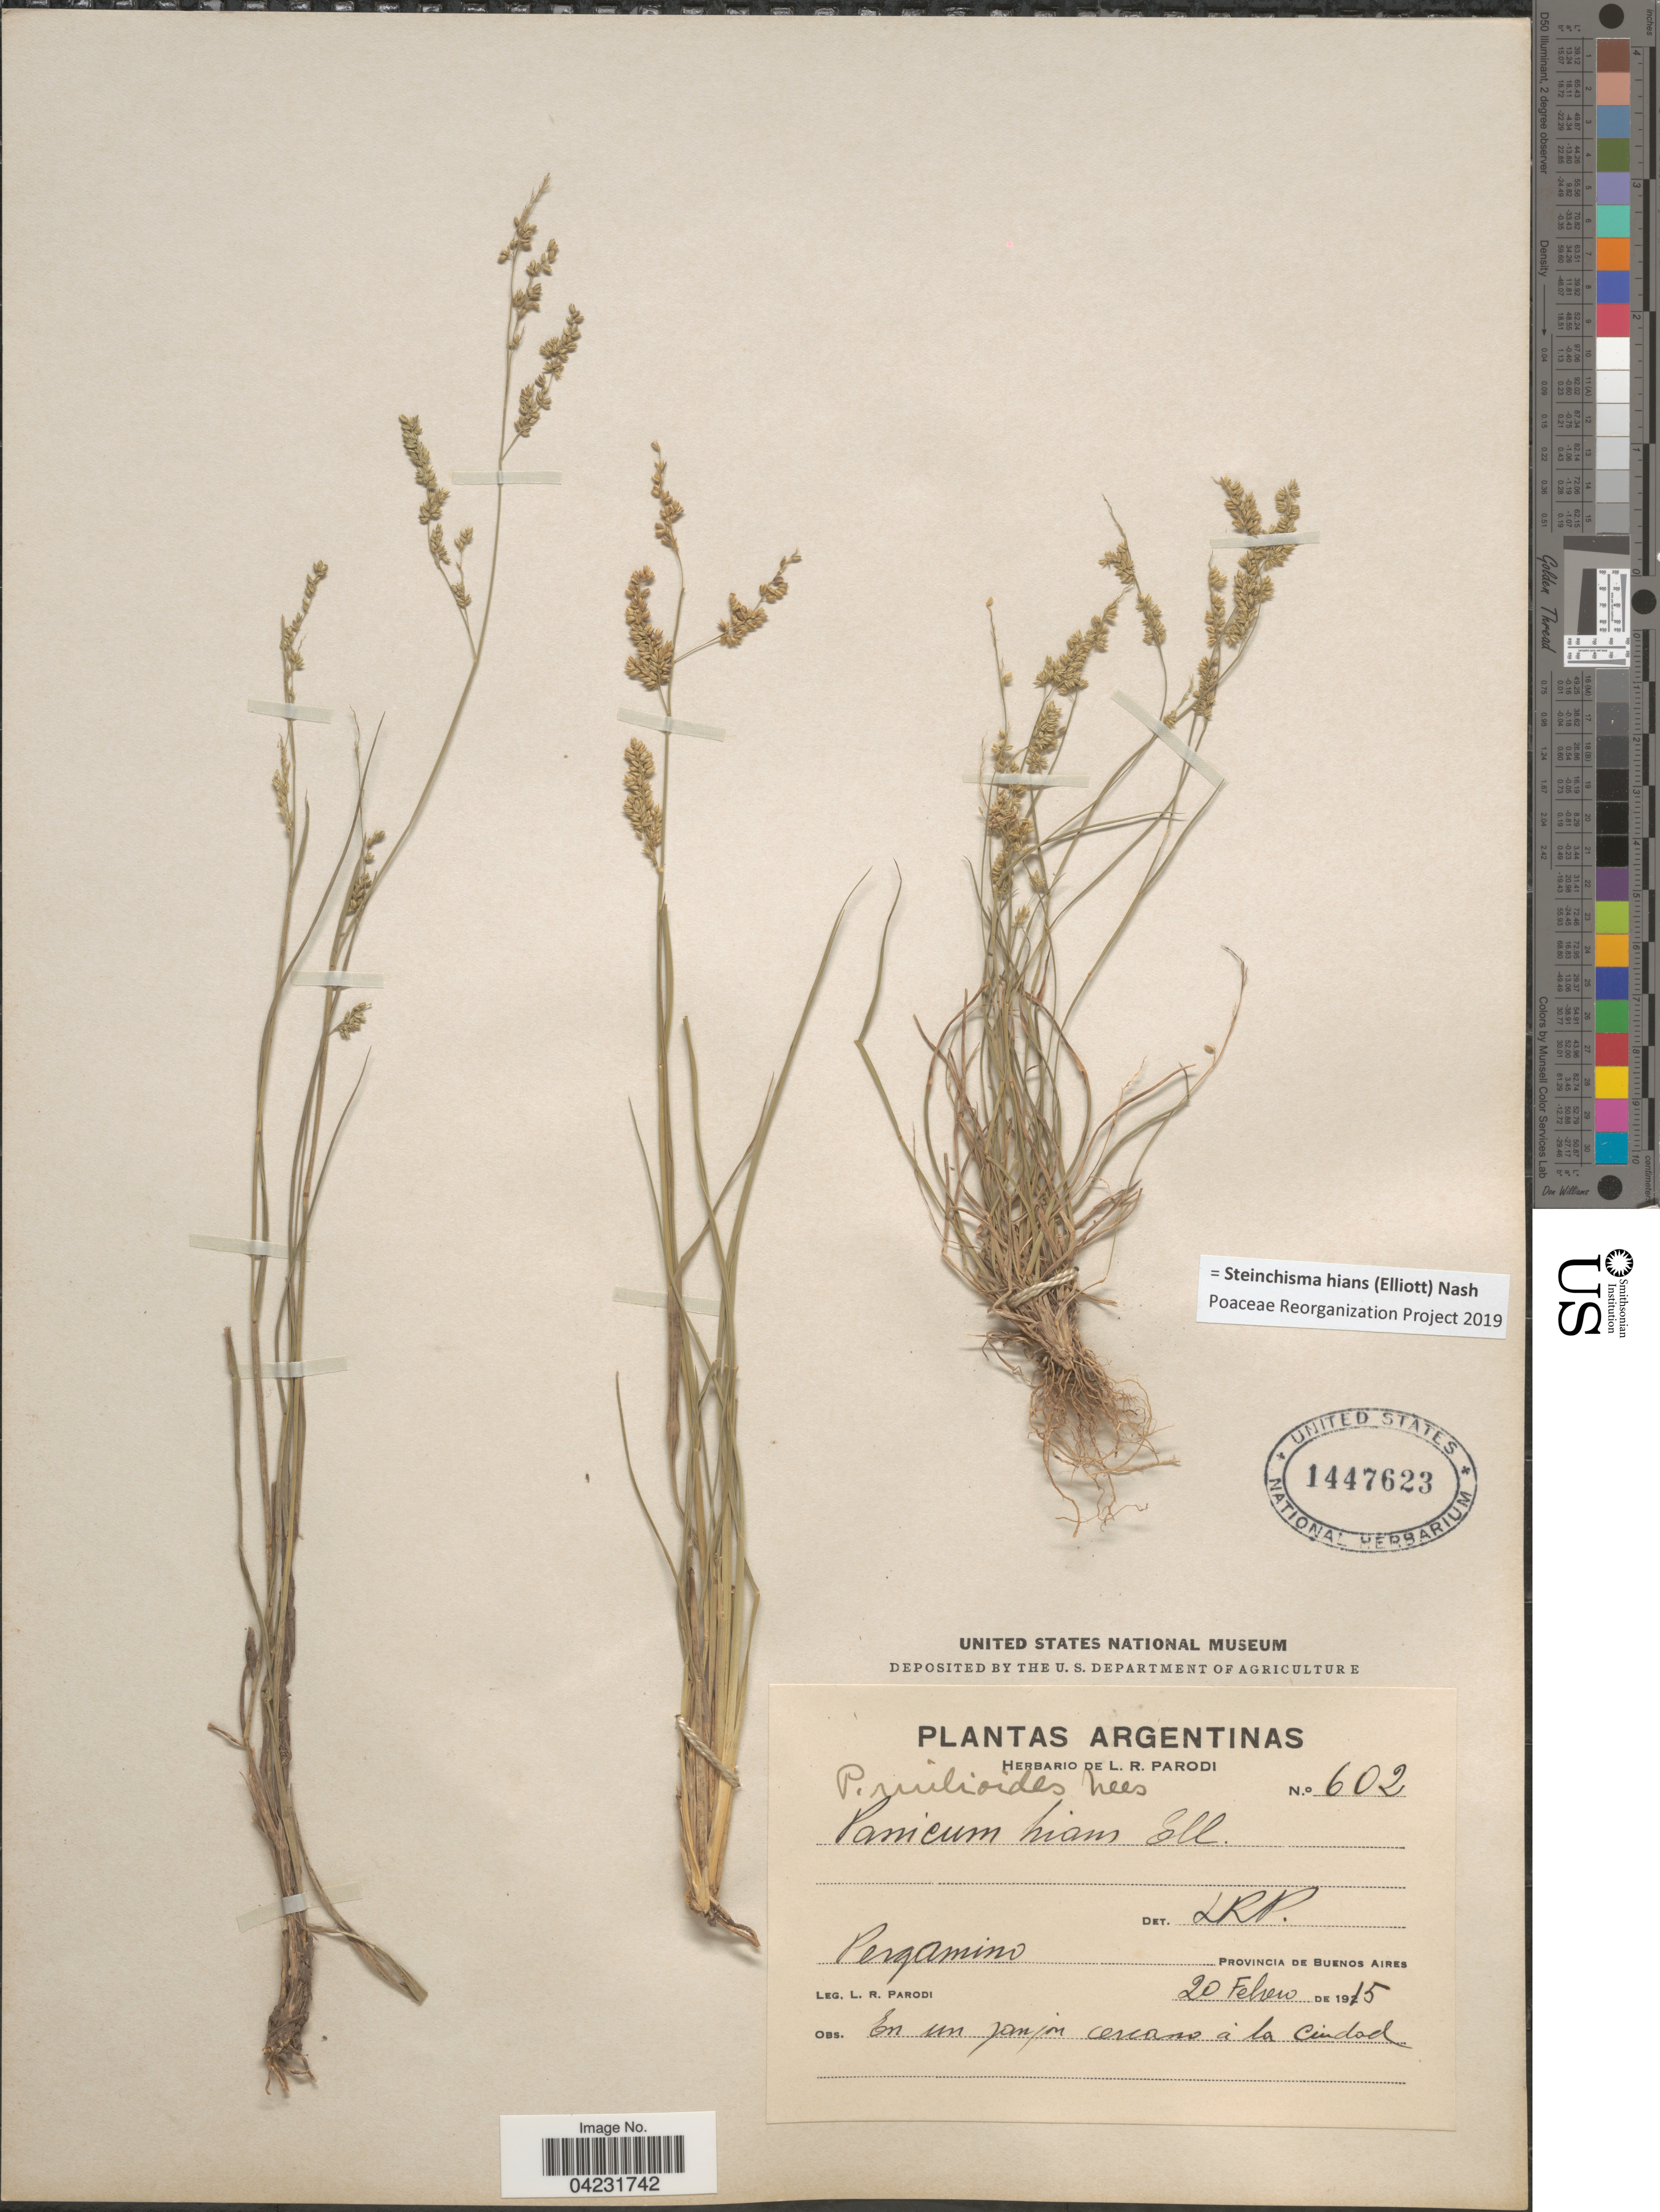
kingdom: Plantae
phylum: Tracheophyta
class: Liliopsida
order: Poales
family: Poaceae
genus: Steinchisma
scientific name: Steinchisma hians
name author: (Elliott) Nash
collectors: L. R. Parodi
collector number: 602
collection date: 1915-02-20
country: Argentina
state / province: Buenos Aires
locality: Pergamino.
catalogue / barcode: US 1447623